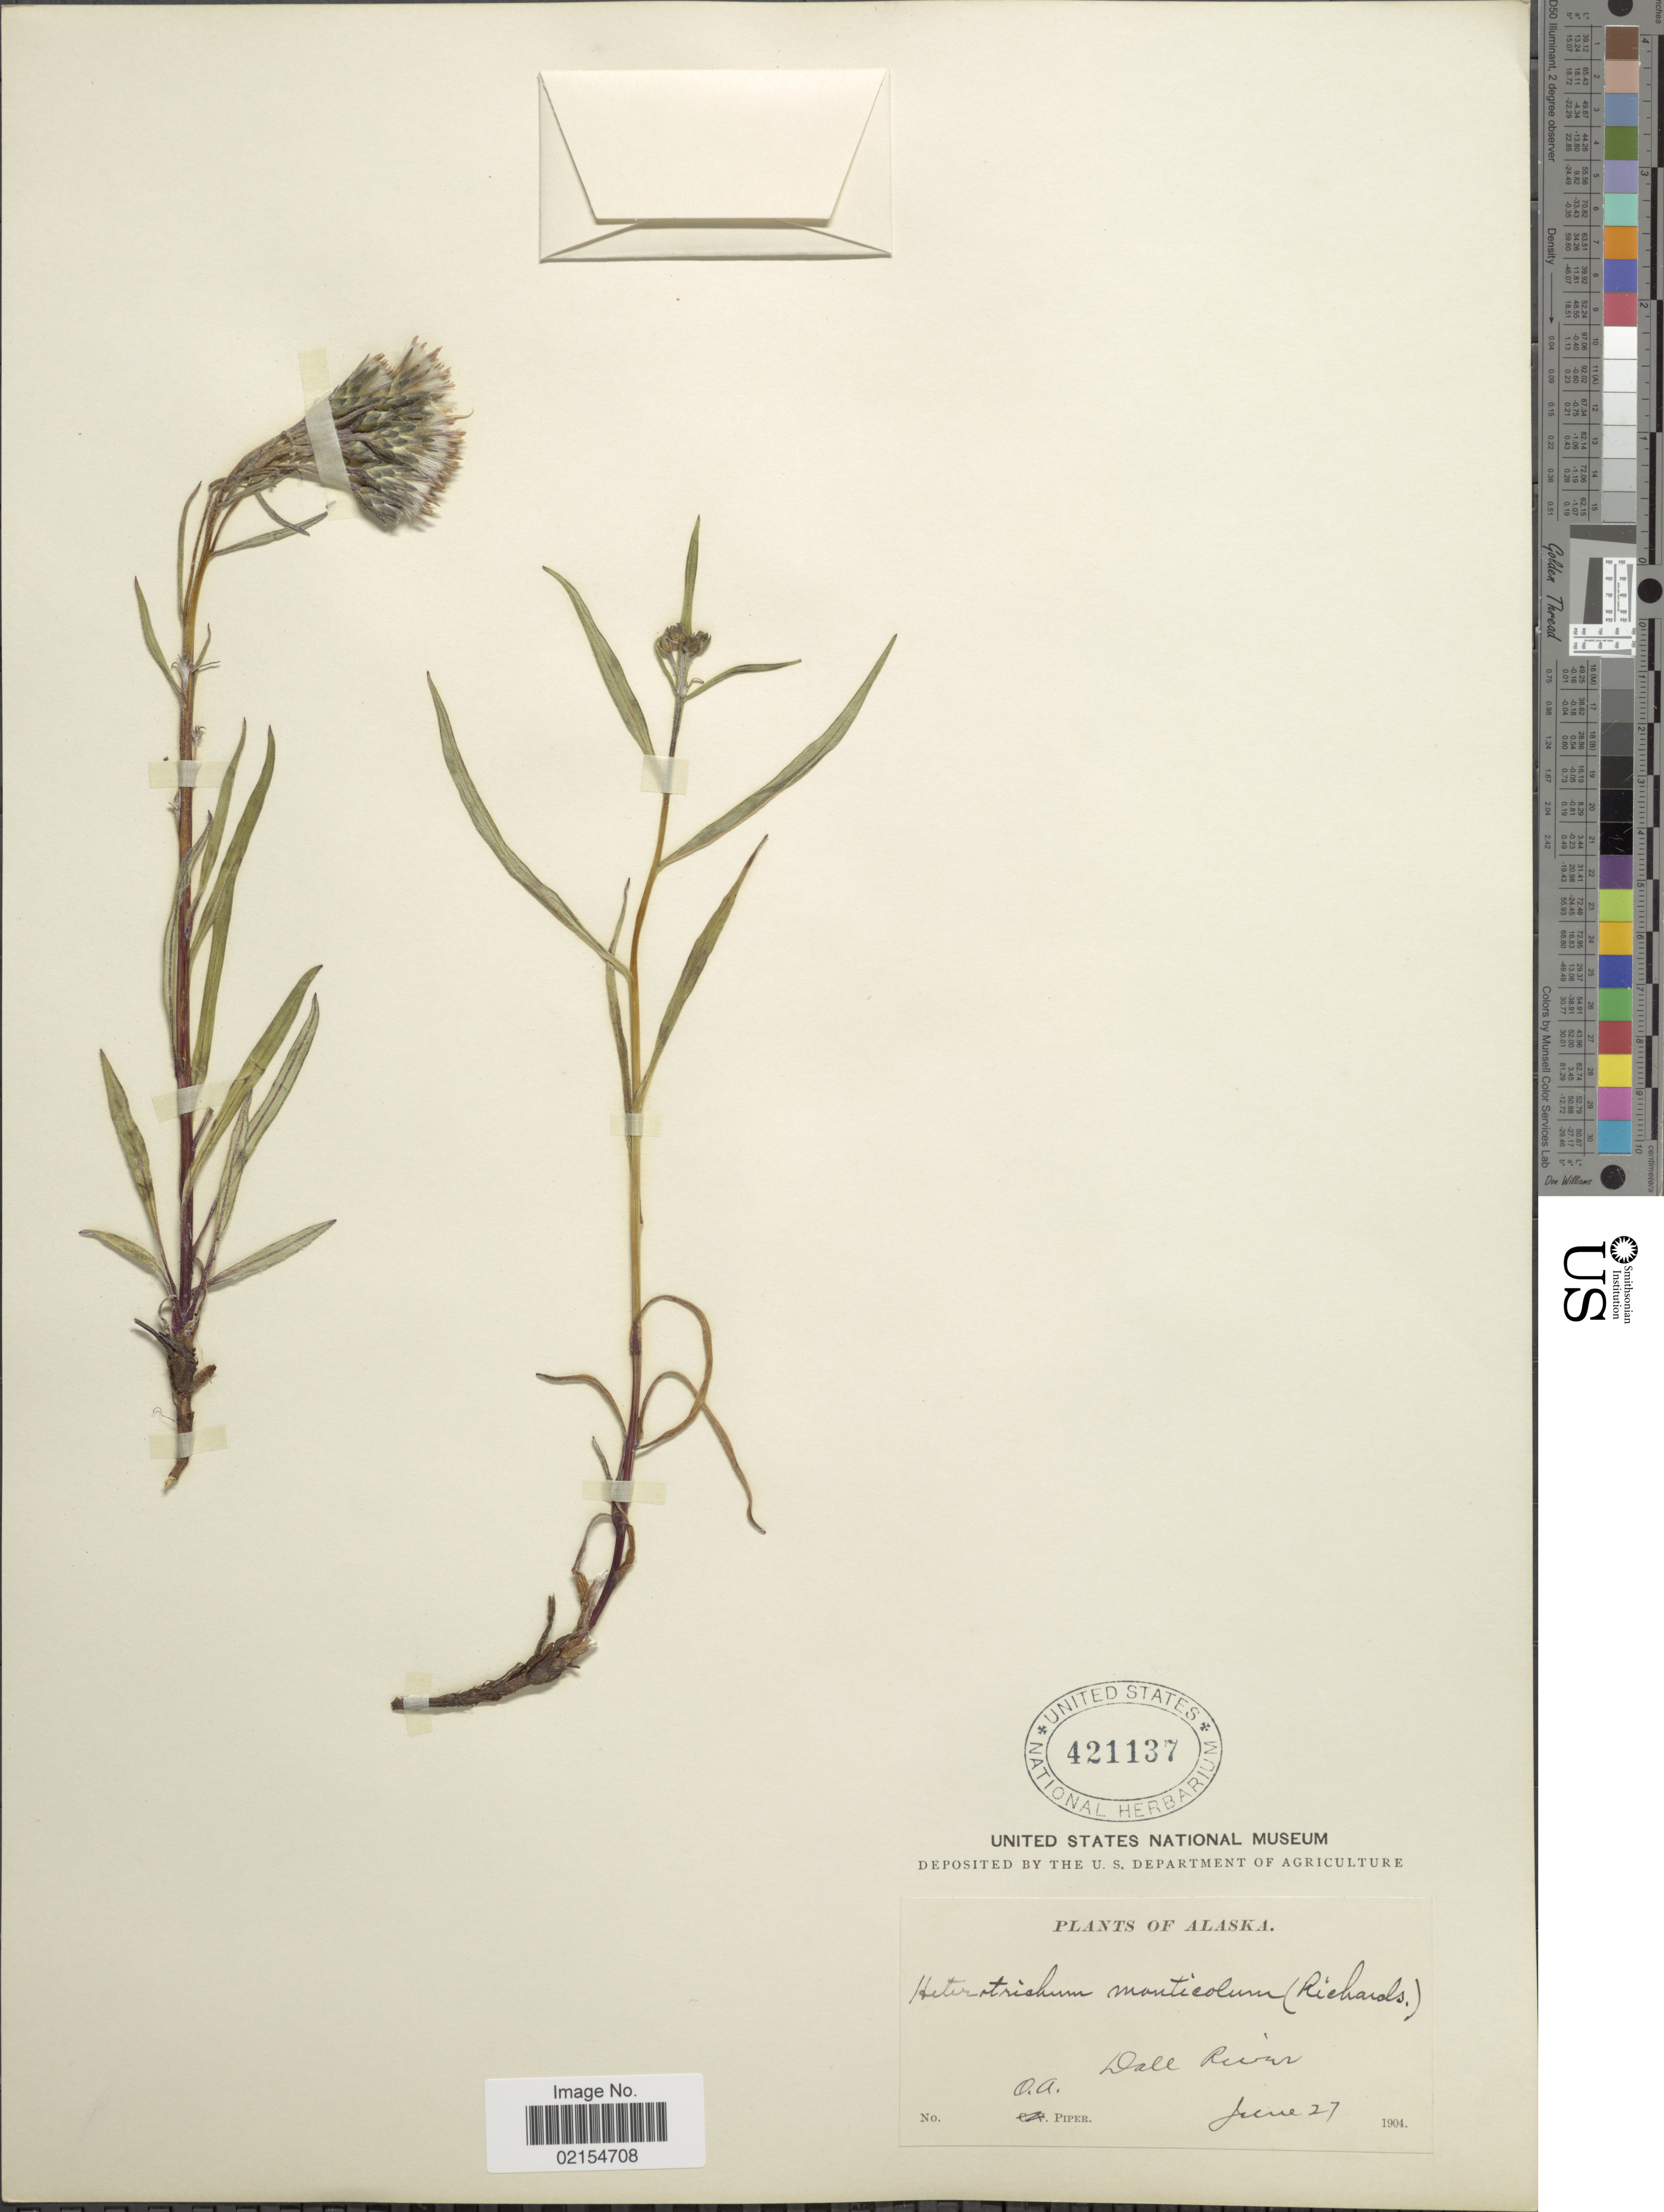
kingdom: Plantae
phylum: Tracheophyta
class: Magnoliopsida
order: Asterales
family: Asteraceae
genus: Saussurea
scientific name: Saussurea angustifolia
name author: (L.) DC.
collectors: O. Piper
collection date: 1904-06-27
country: United States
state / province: Alaska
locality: Dall River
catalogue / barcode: US 421137